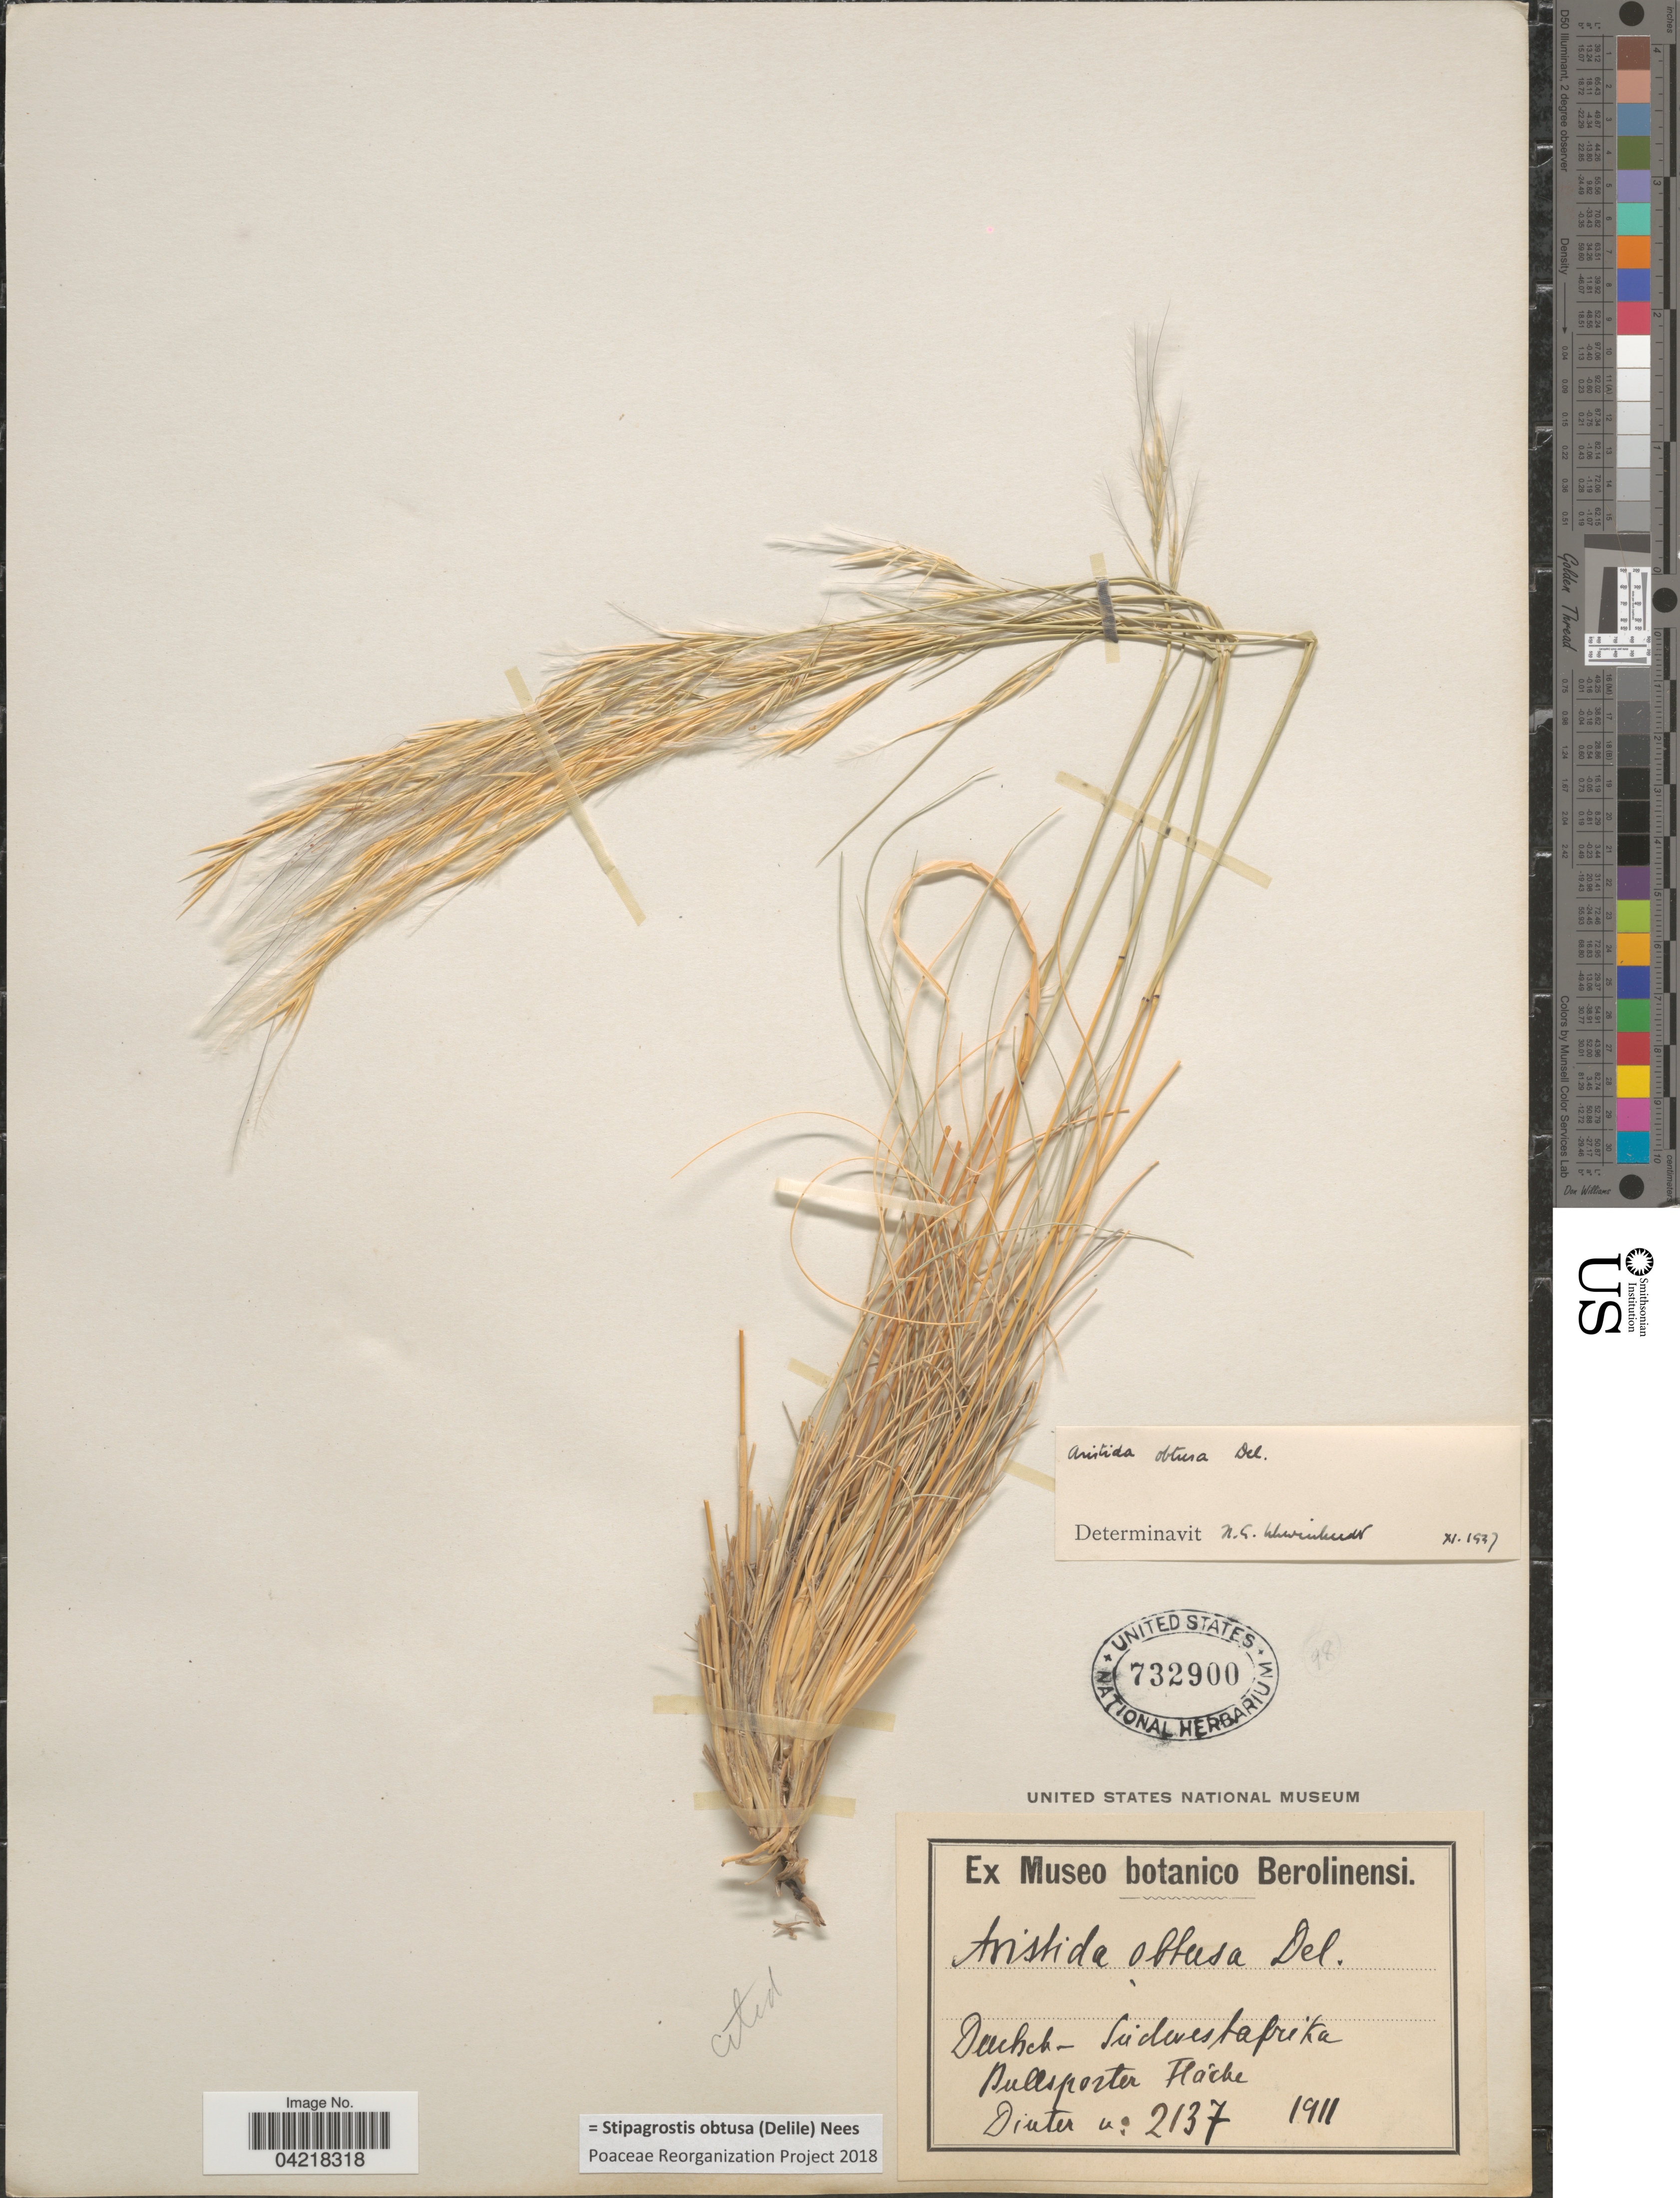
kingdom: Plantae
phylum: Tracheophyta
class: Liliopsida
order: Poales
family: Poaceae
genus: Stipagrostis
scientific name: Stipagrostis obtusa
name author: (Delile) Nees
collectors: Dinter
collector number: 2137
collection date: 1911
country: Namibia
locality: Deutsch-Sudwestafrika. Bullsporter Flache.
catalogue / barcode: US 732900